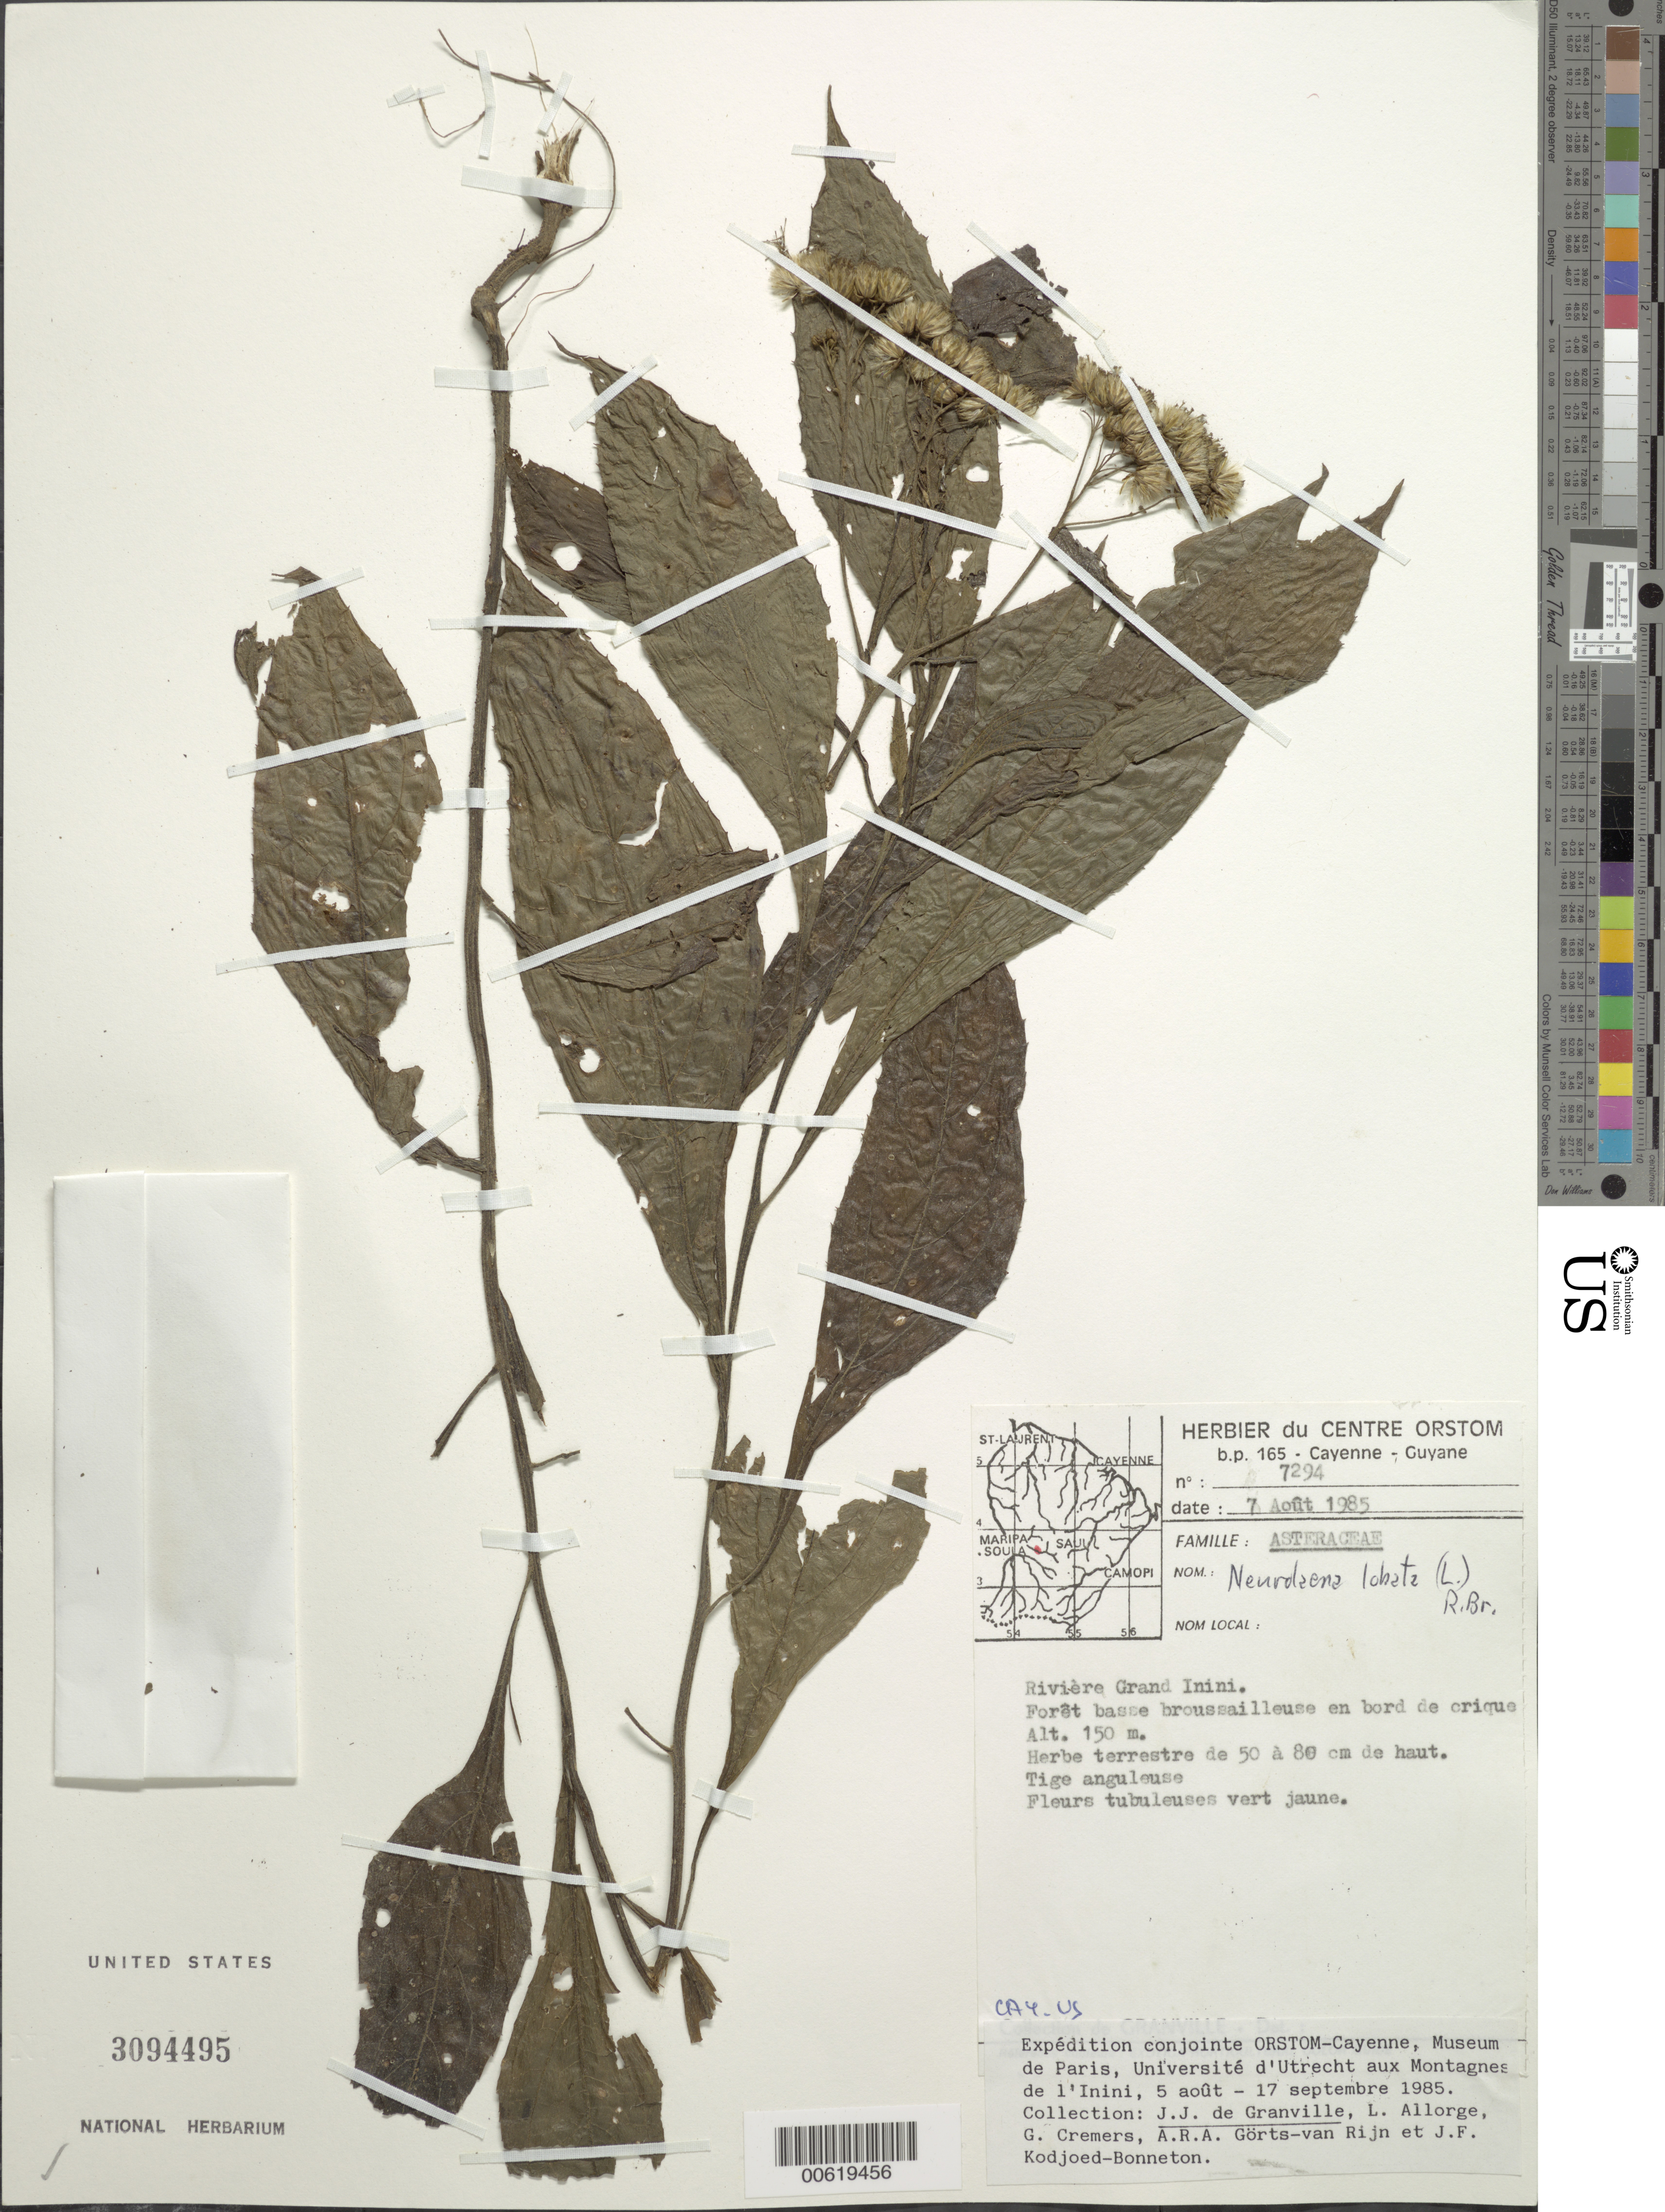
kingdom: Plantae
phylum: Tracheophyta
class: Magnoliopsida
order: Asterales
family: Asteraceae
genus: Neurolaena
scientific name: Neurolaena lobata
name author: (L.) R. Br. ex Cass.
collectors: J.-J. de Granville, L. Allorge, G. Cremers, A. .R. A. Görts-van Rijn & J. Kodjoed-Bonneton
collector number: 7294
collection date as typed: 7-Aug-85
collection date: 1985-08-07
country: French Guiana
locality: Rivière Grand Inini, Bassin de Maroni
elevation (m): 150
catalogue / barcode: US 3094495